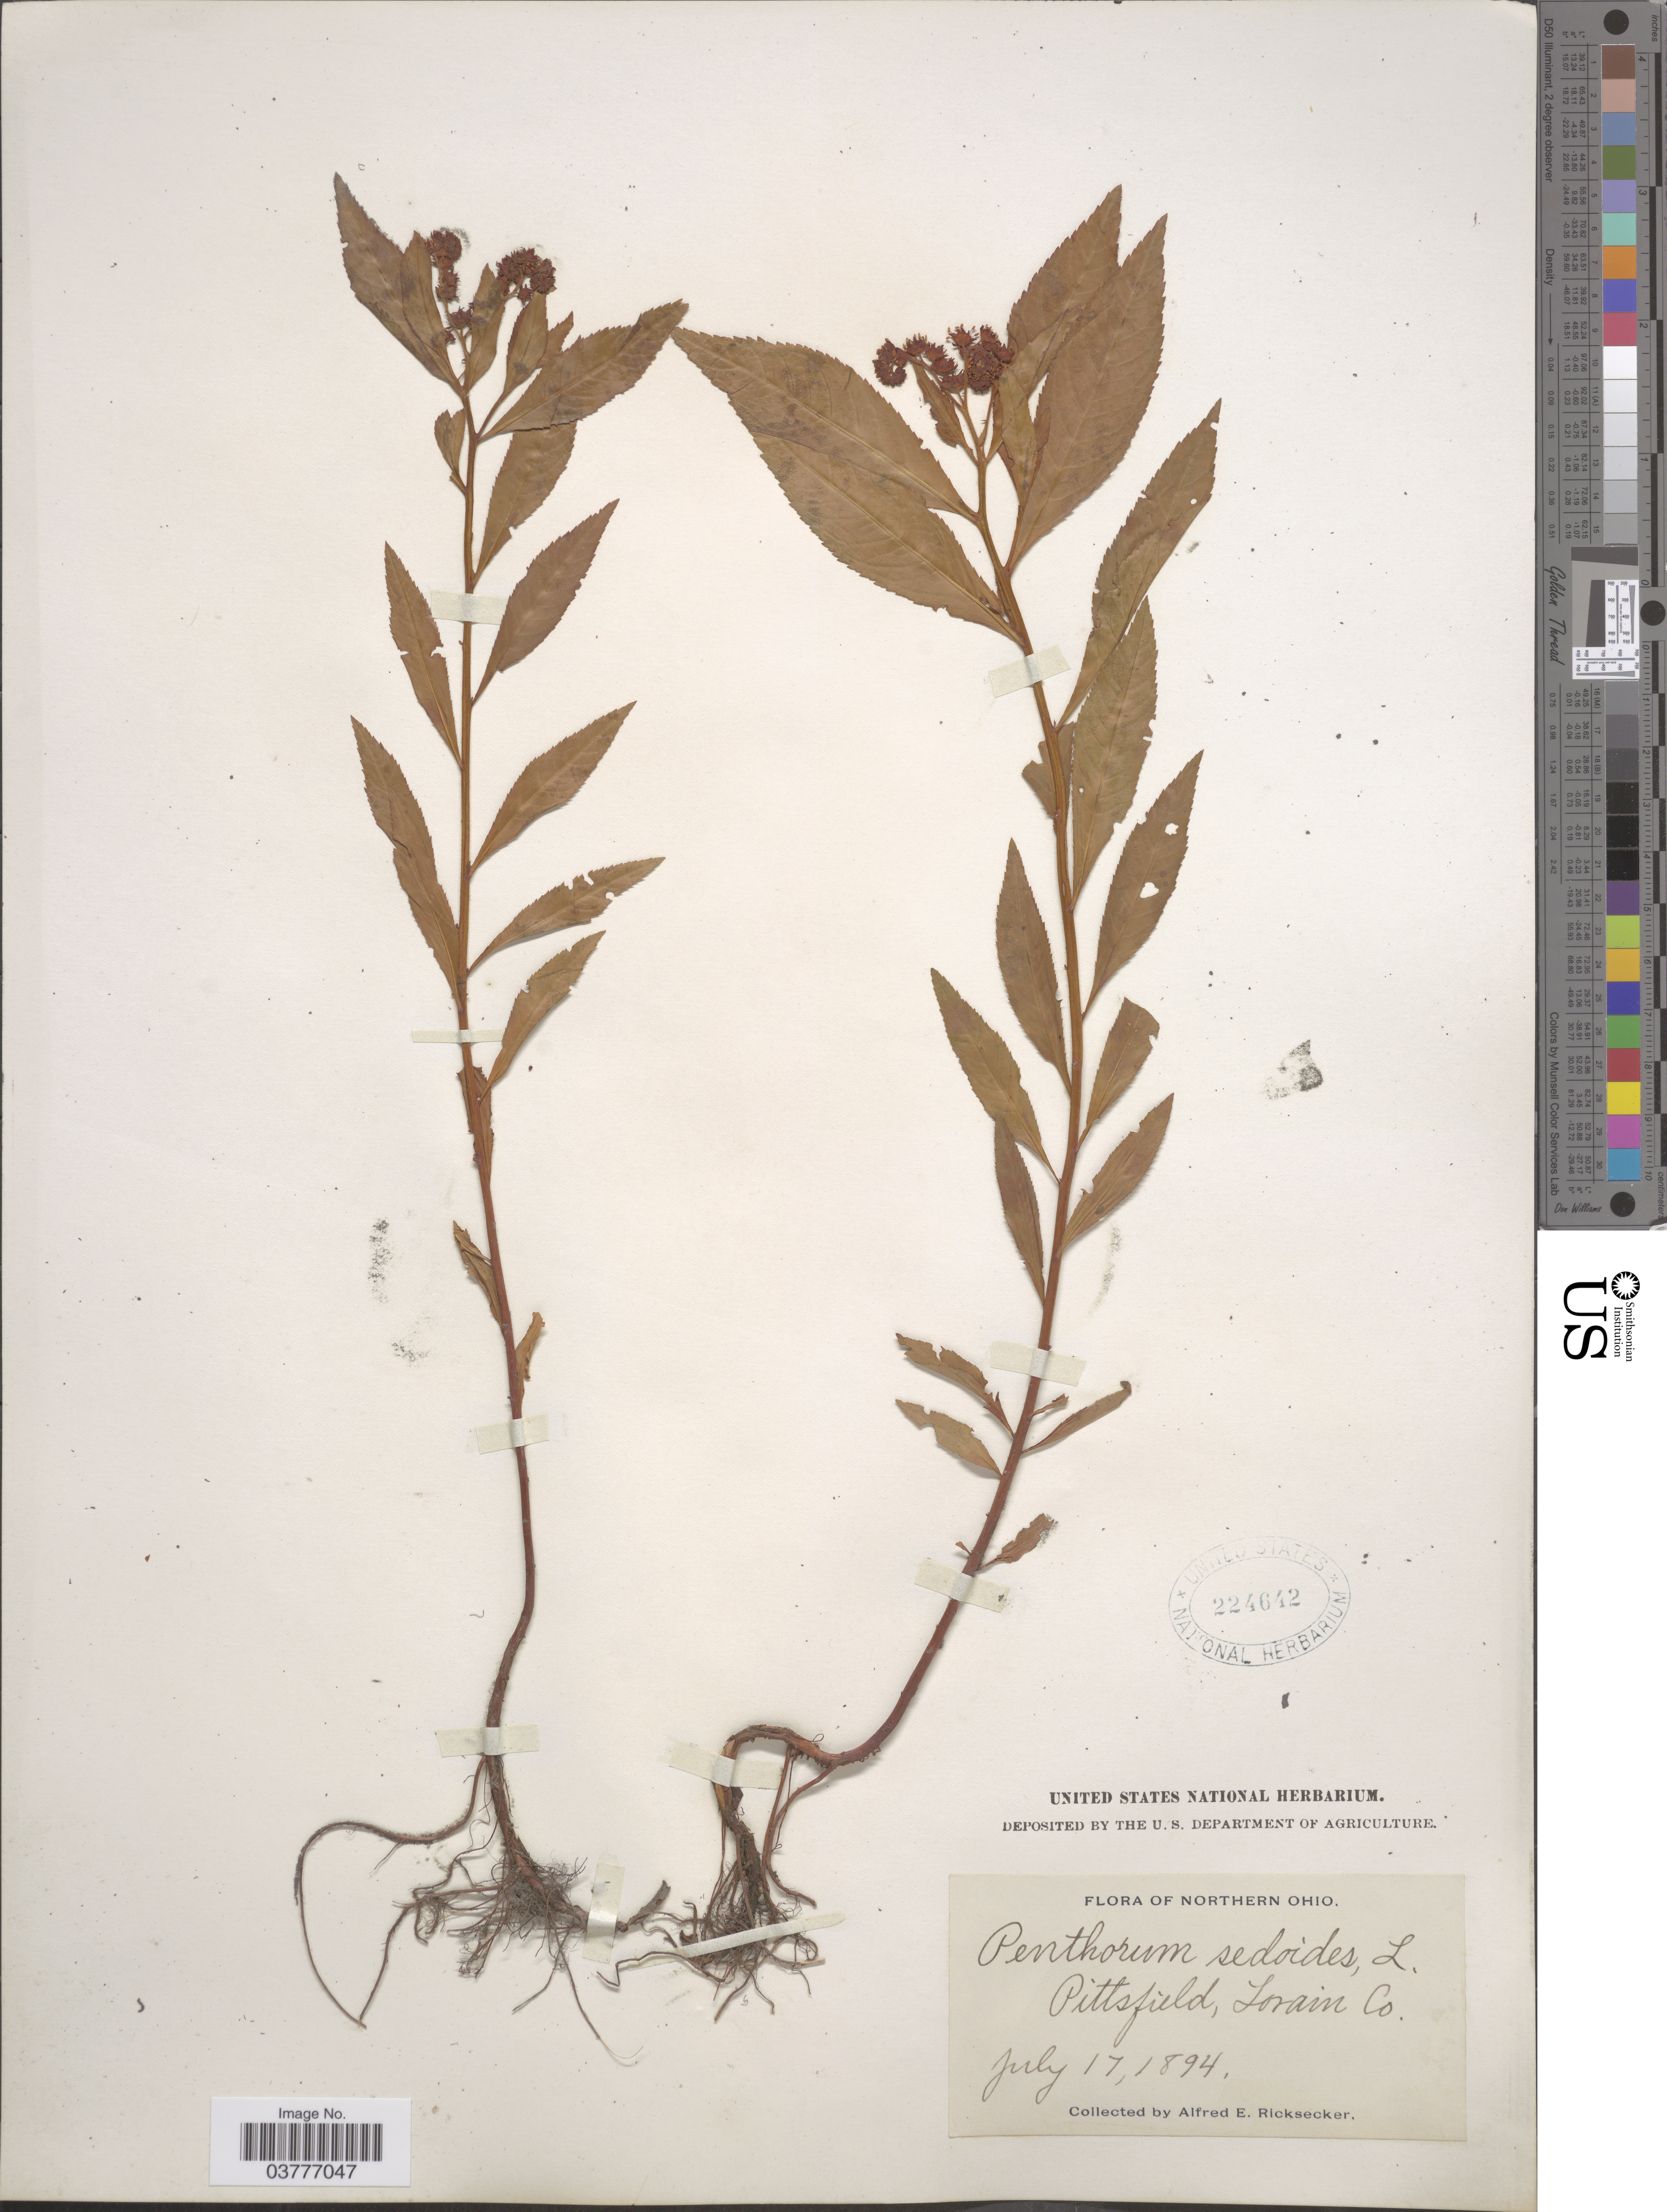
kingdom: Plantae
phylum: Tracheophyta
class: Magnoliopsida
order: Saxifragales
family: Penthoraceae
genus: Penthorum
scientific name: Penthorum sedoides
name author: L.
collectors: A. E. Ricksecker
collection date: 1894-07-17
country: United States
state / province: Ohio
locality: Northern Ohio. Pittsfield, Lorain Co.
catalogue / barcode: US 224642